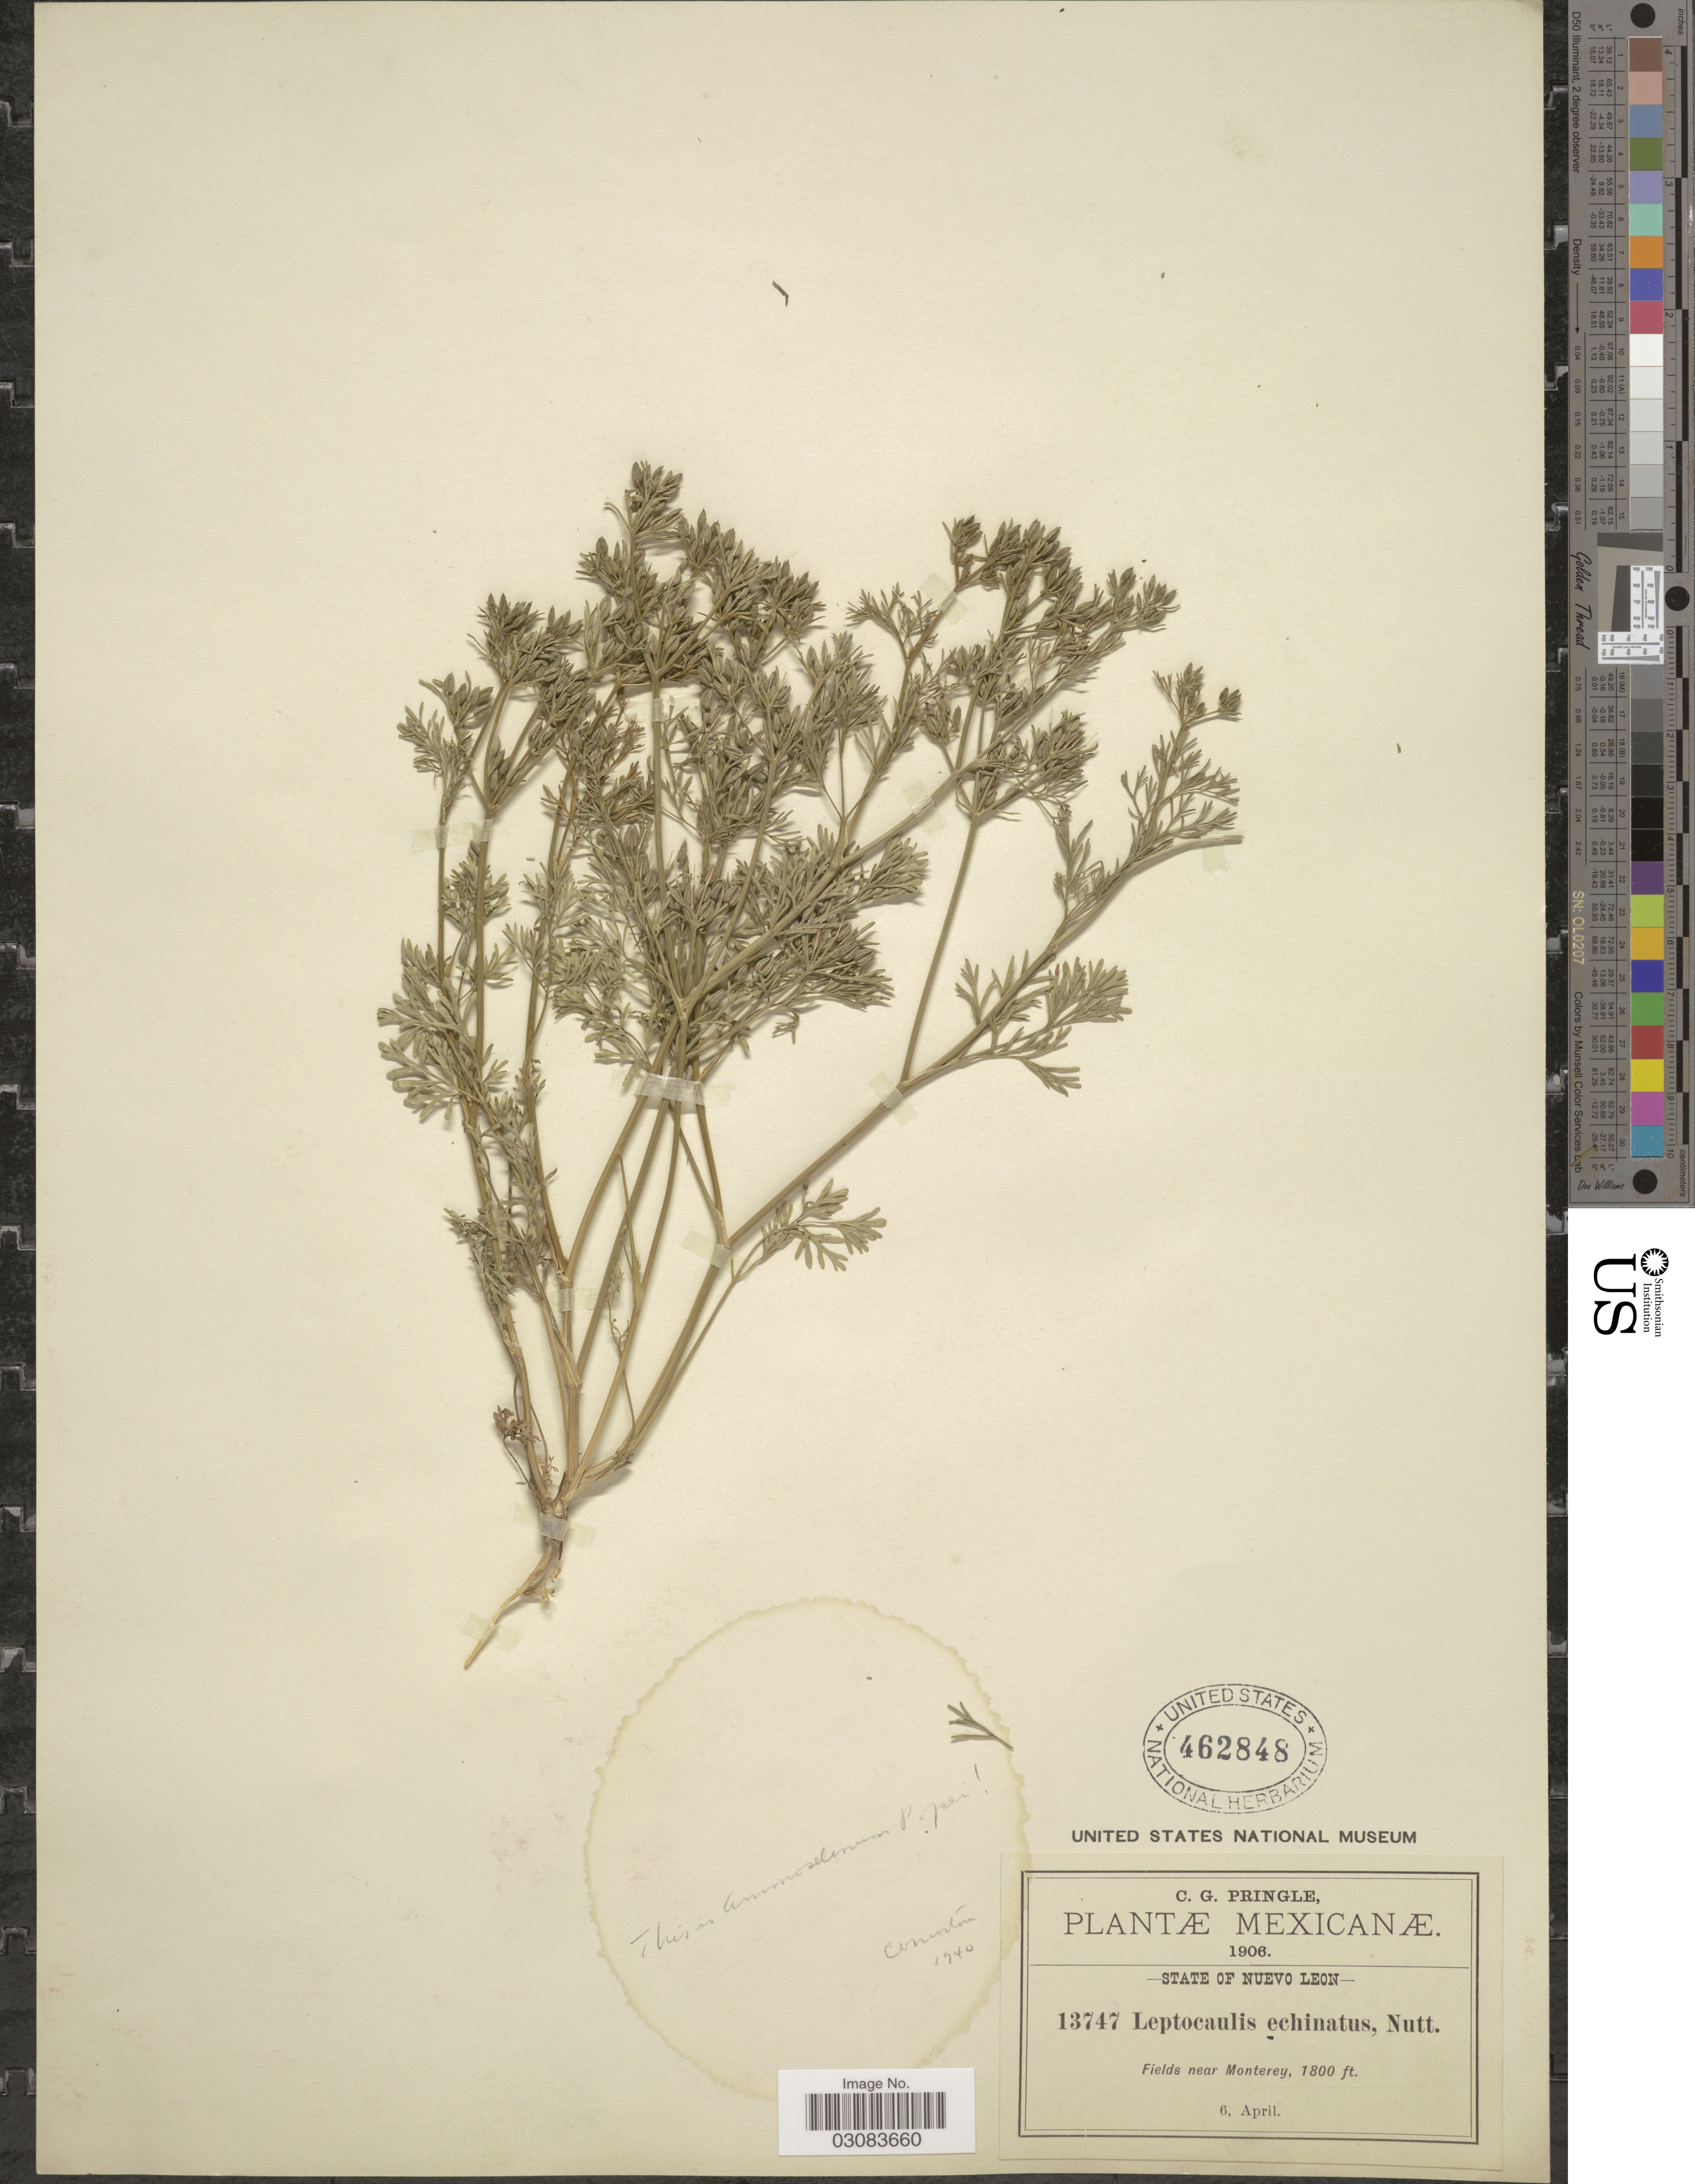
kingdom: Plantae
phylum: Tracheophyta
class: Magnoliopsida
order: Apiales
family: Apiaceae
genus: Ammoselinum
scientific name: Ammoselinum popei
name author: Torr. & A. Gray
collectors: C. G. Pringle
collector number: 13747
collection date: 1906-04-06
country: Mexico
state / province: Nuevo León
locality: Fields near Monterey.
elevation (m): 549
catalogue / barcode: US 462848